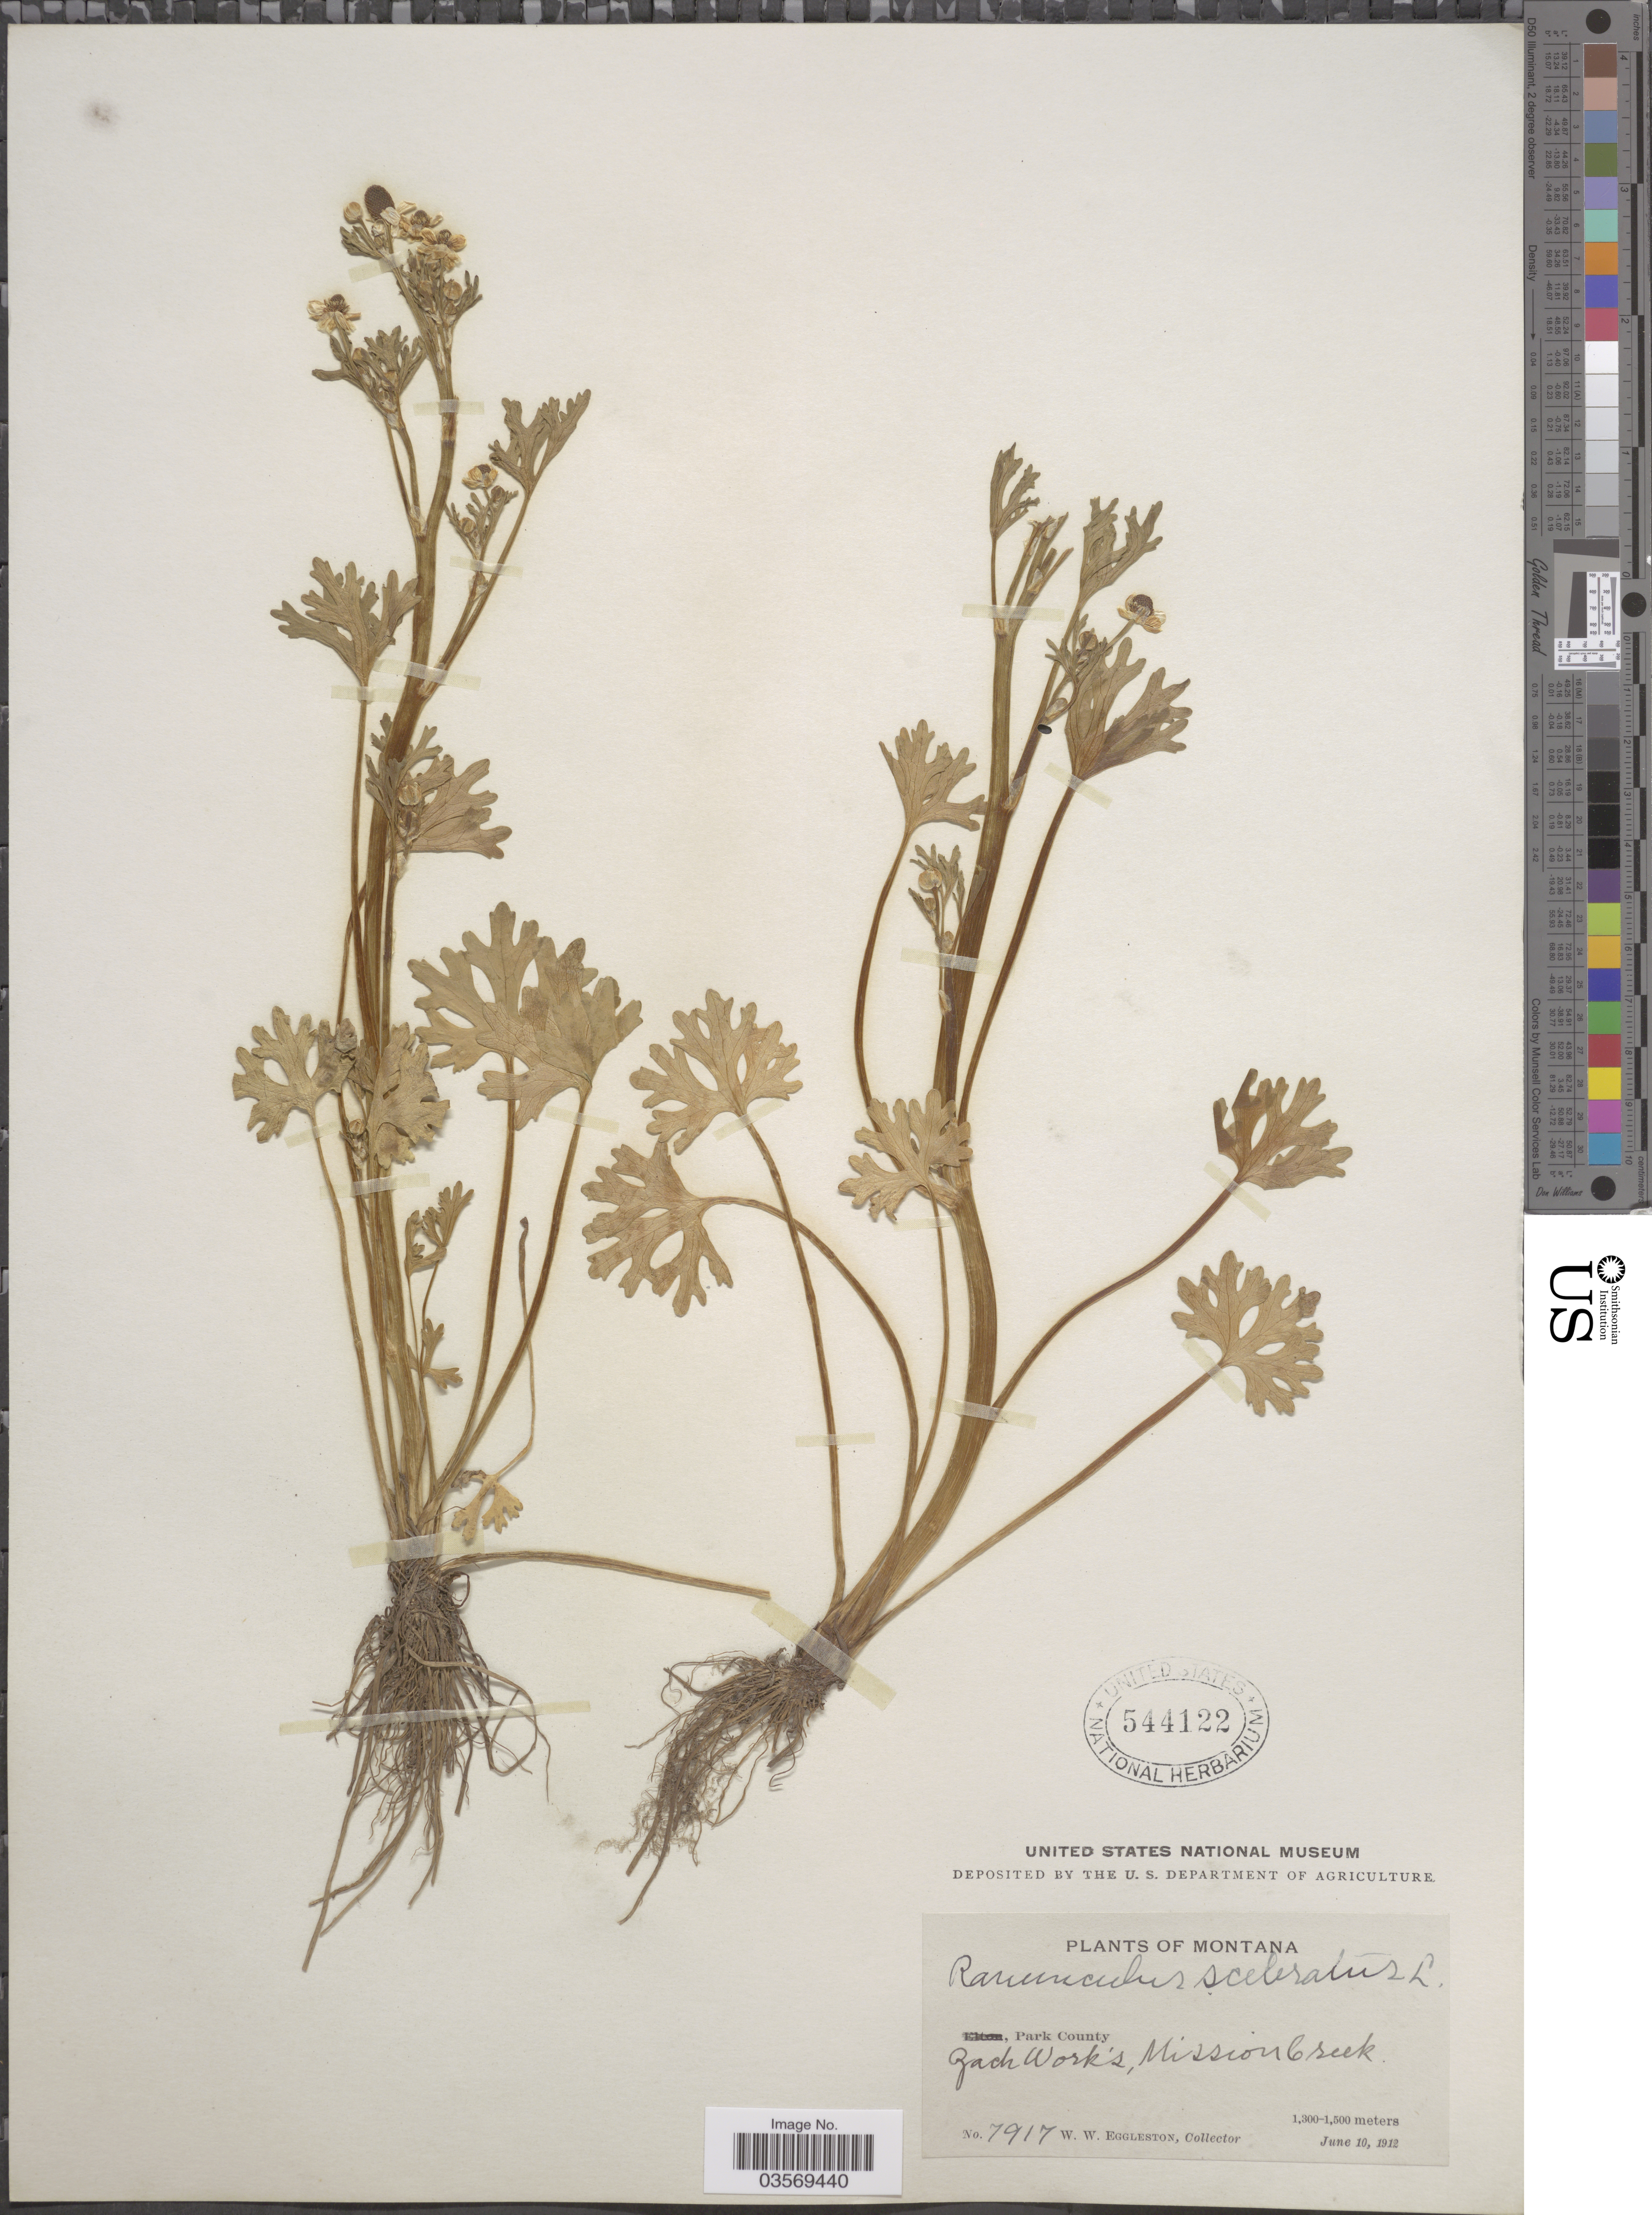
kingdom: Plantae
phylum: Tracheophyta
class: Magnoliopsida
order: Ranunculales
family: Ranunculaceae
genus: Ranunculus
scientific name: Ranunculus sceleratus var. multifidus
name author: Nutt.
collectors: W. W. Eggleston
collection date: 1912-06-10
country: United States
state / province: Montana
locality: Park County. Zach Work's. Mission Creek.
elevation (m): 1300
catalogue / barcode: US 544122